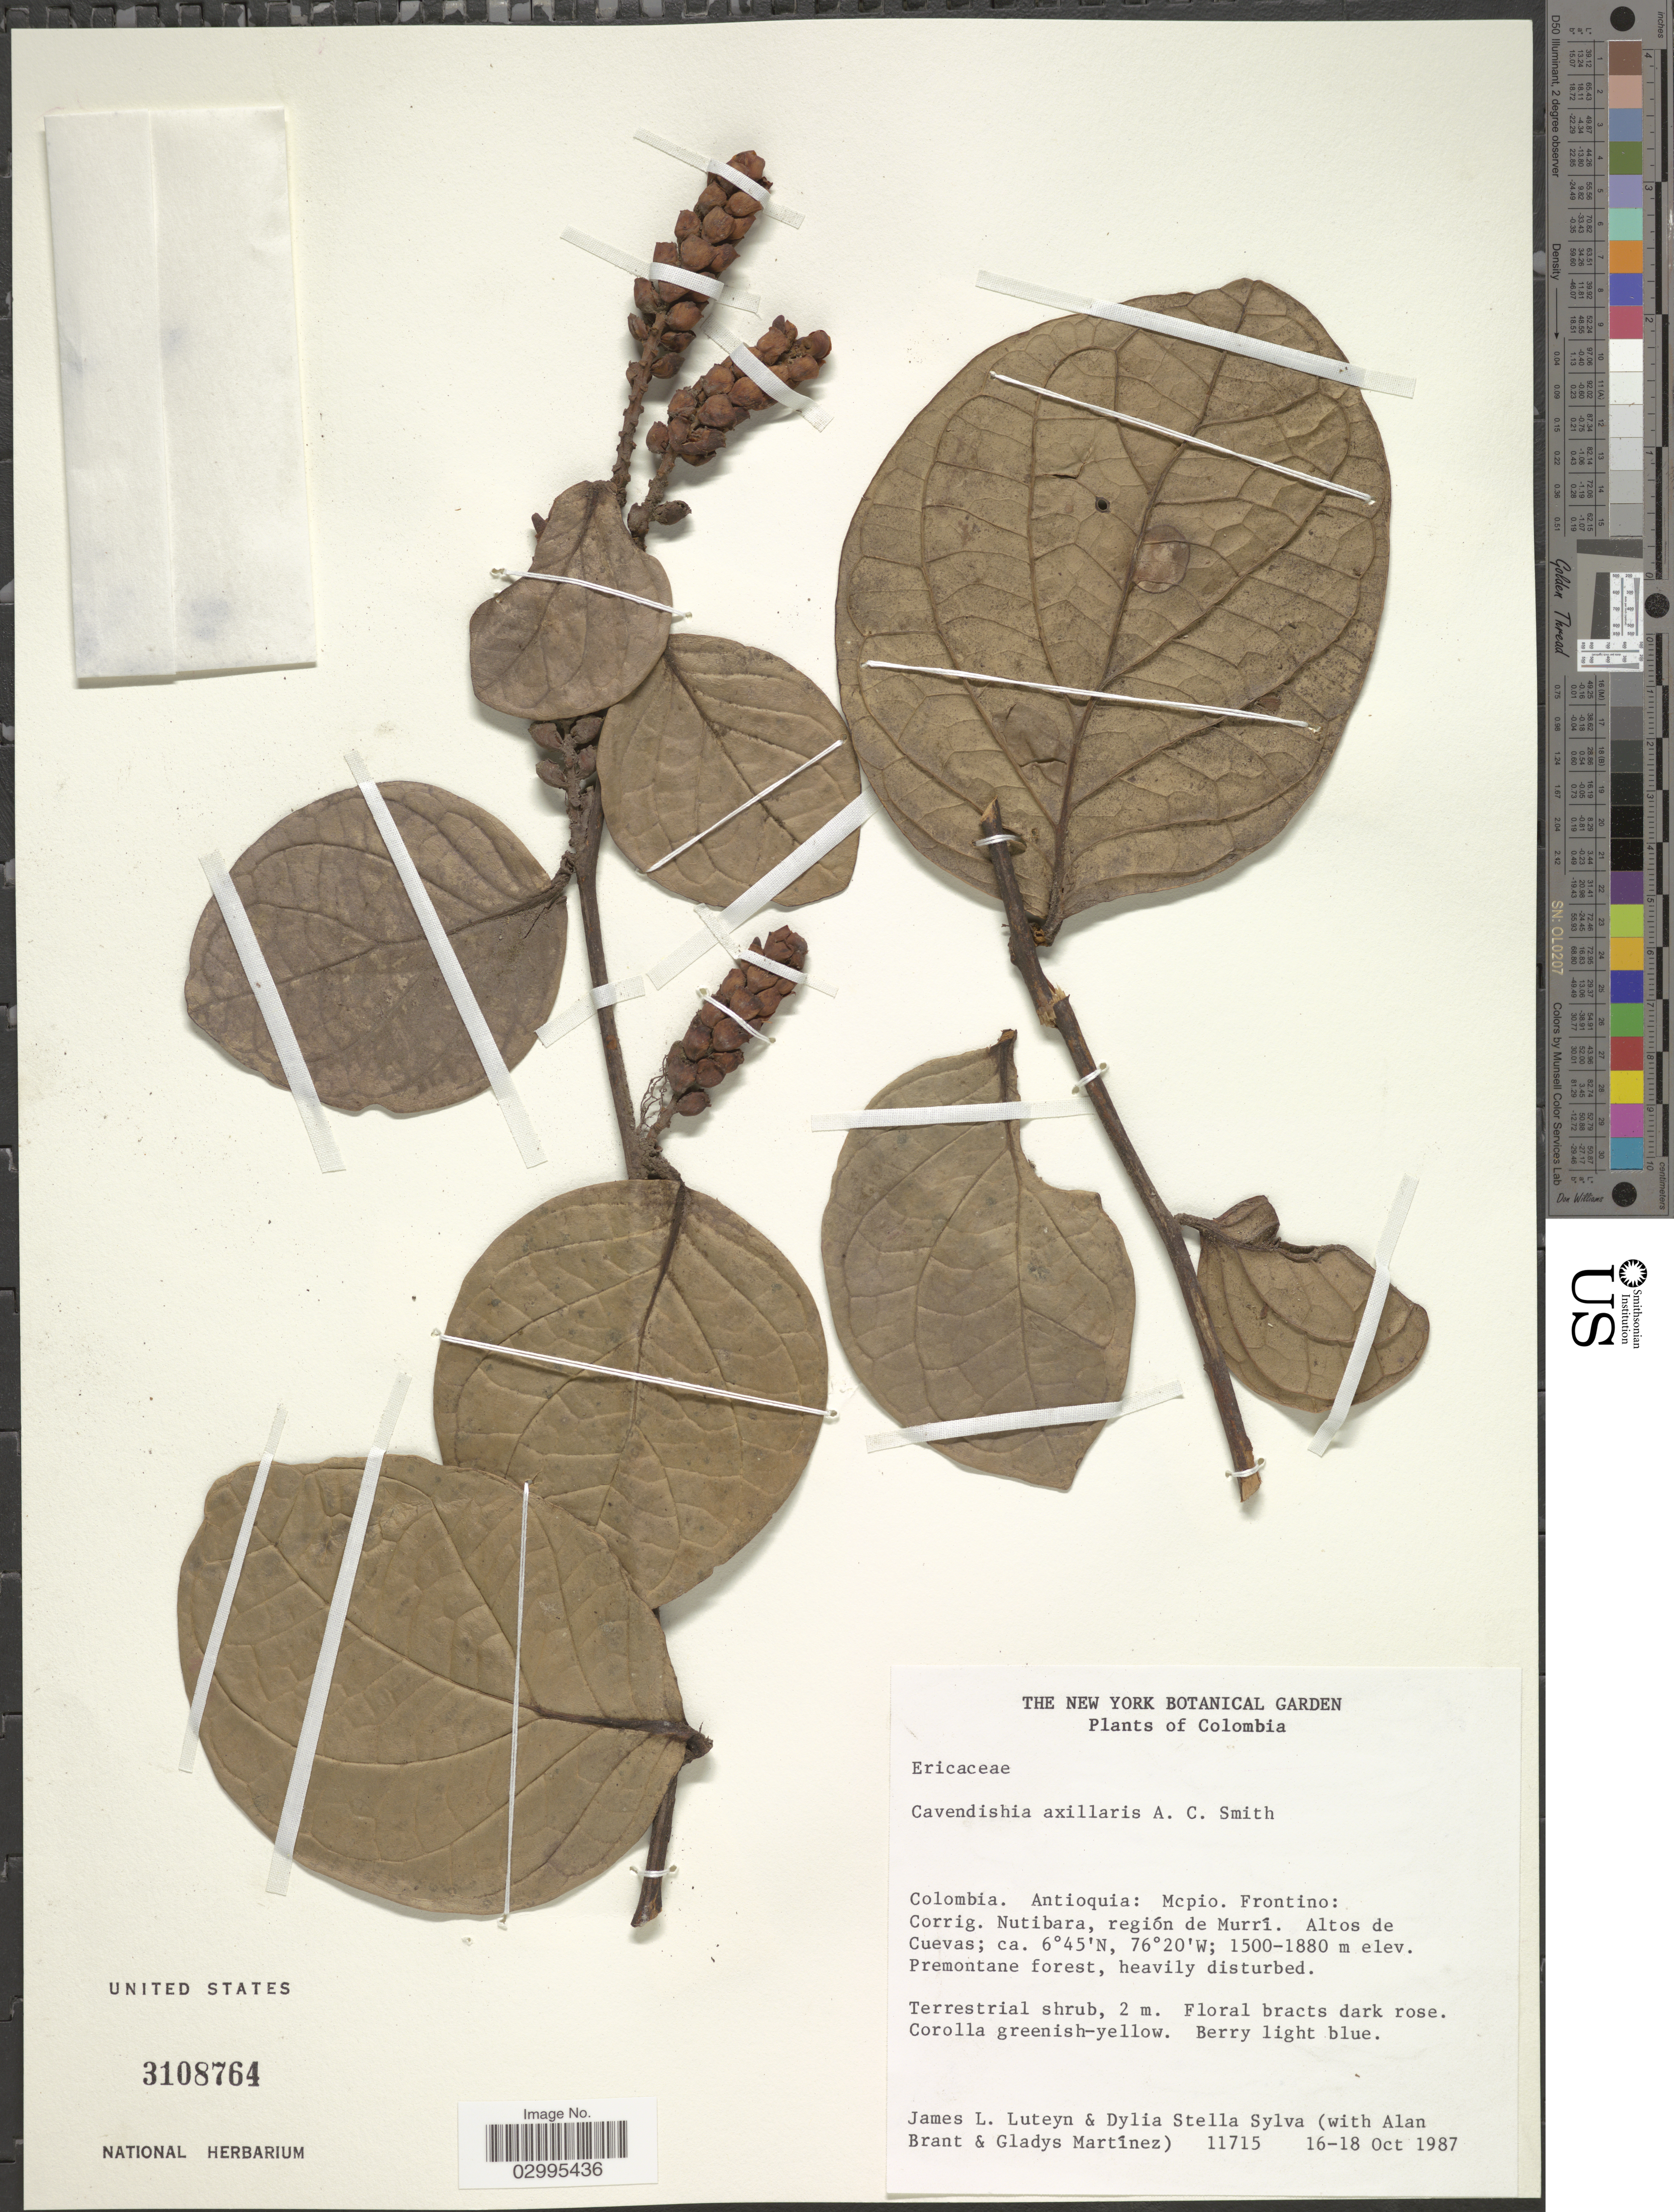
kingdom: Plantae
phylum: Tracheophyta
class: Magnoliopsida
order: Ericales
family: Ericaceae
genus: Cavendishia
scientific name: Cavendishia axillaris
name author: A.C. Sm.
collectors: J. Luteyn, D. Sylva, A. Brant & G. Martinez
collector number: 11715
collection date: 1987-10-16/1987-10-18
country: Colombia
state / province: Antioquia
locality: Mcpio. Frontino: Corrig. Nutibara, región de Murrí. Altos de Cuevas.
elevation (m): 1500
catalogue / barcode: US 3108764